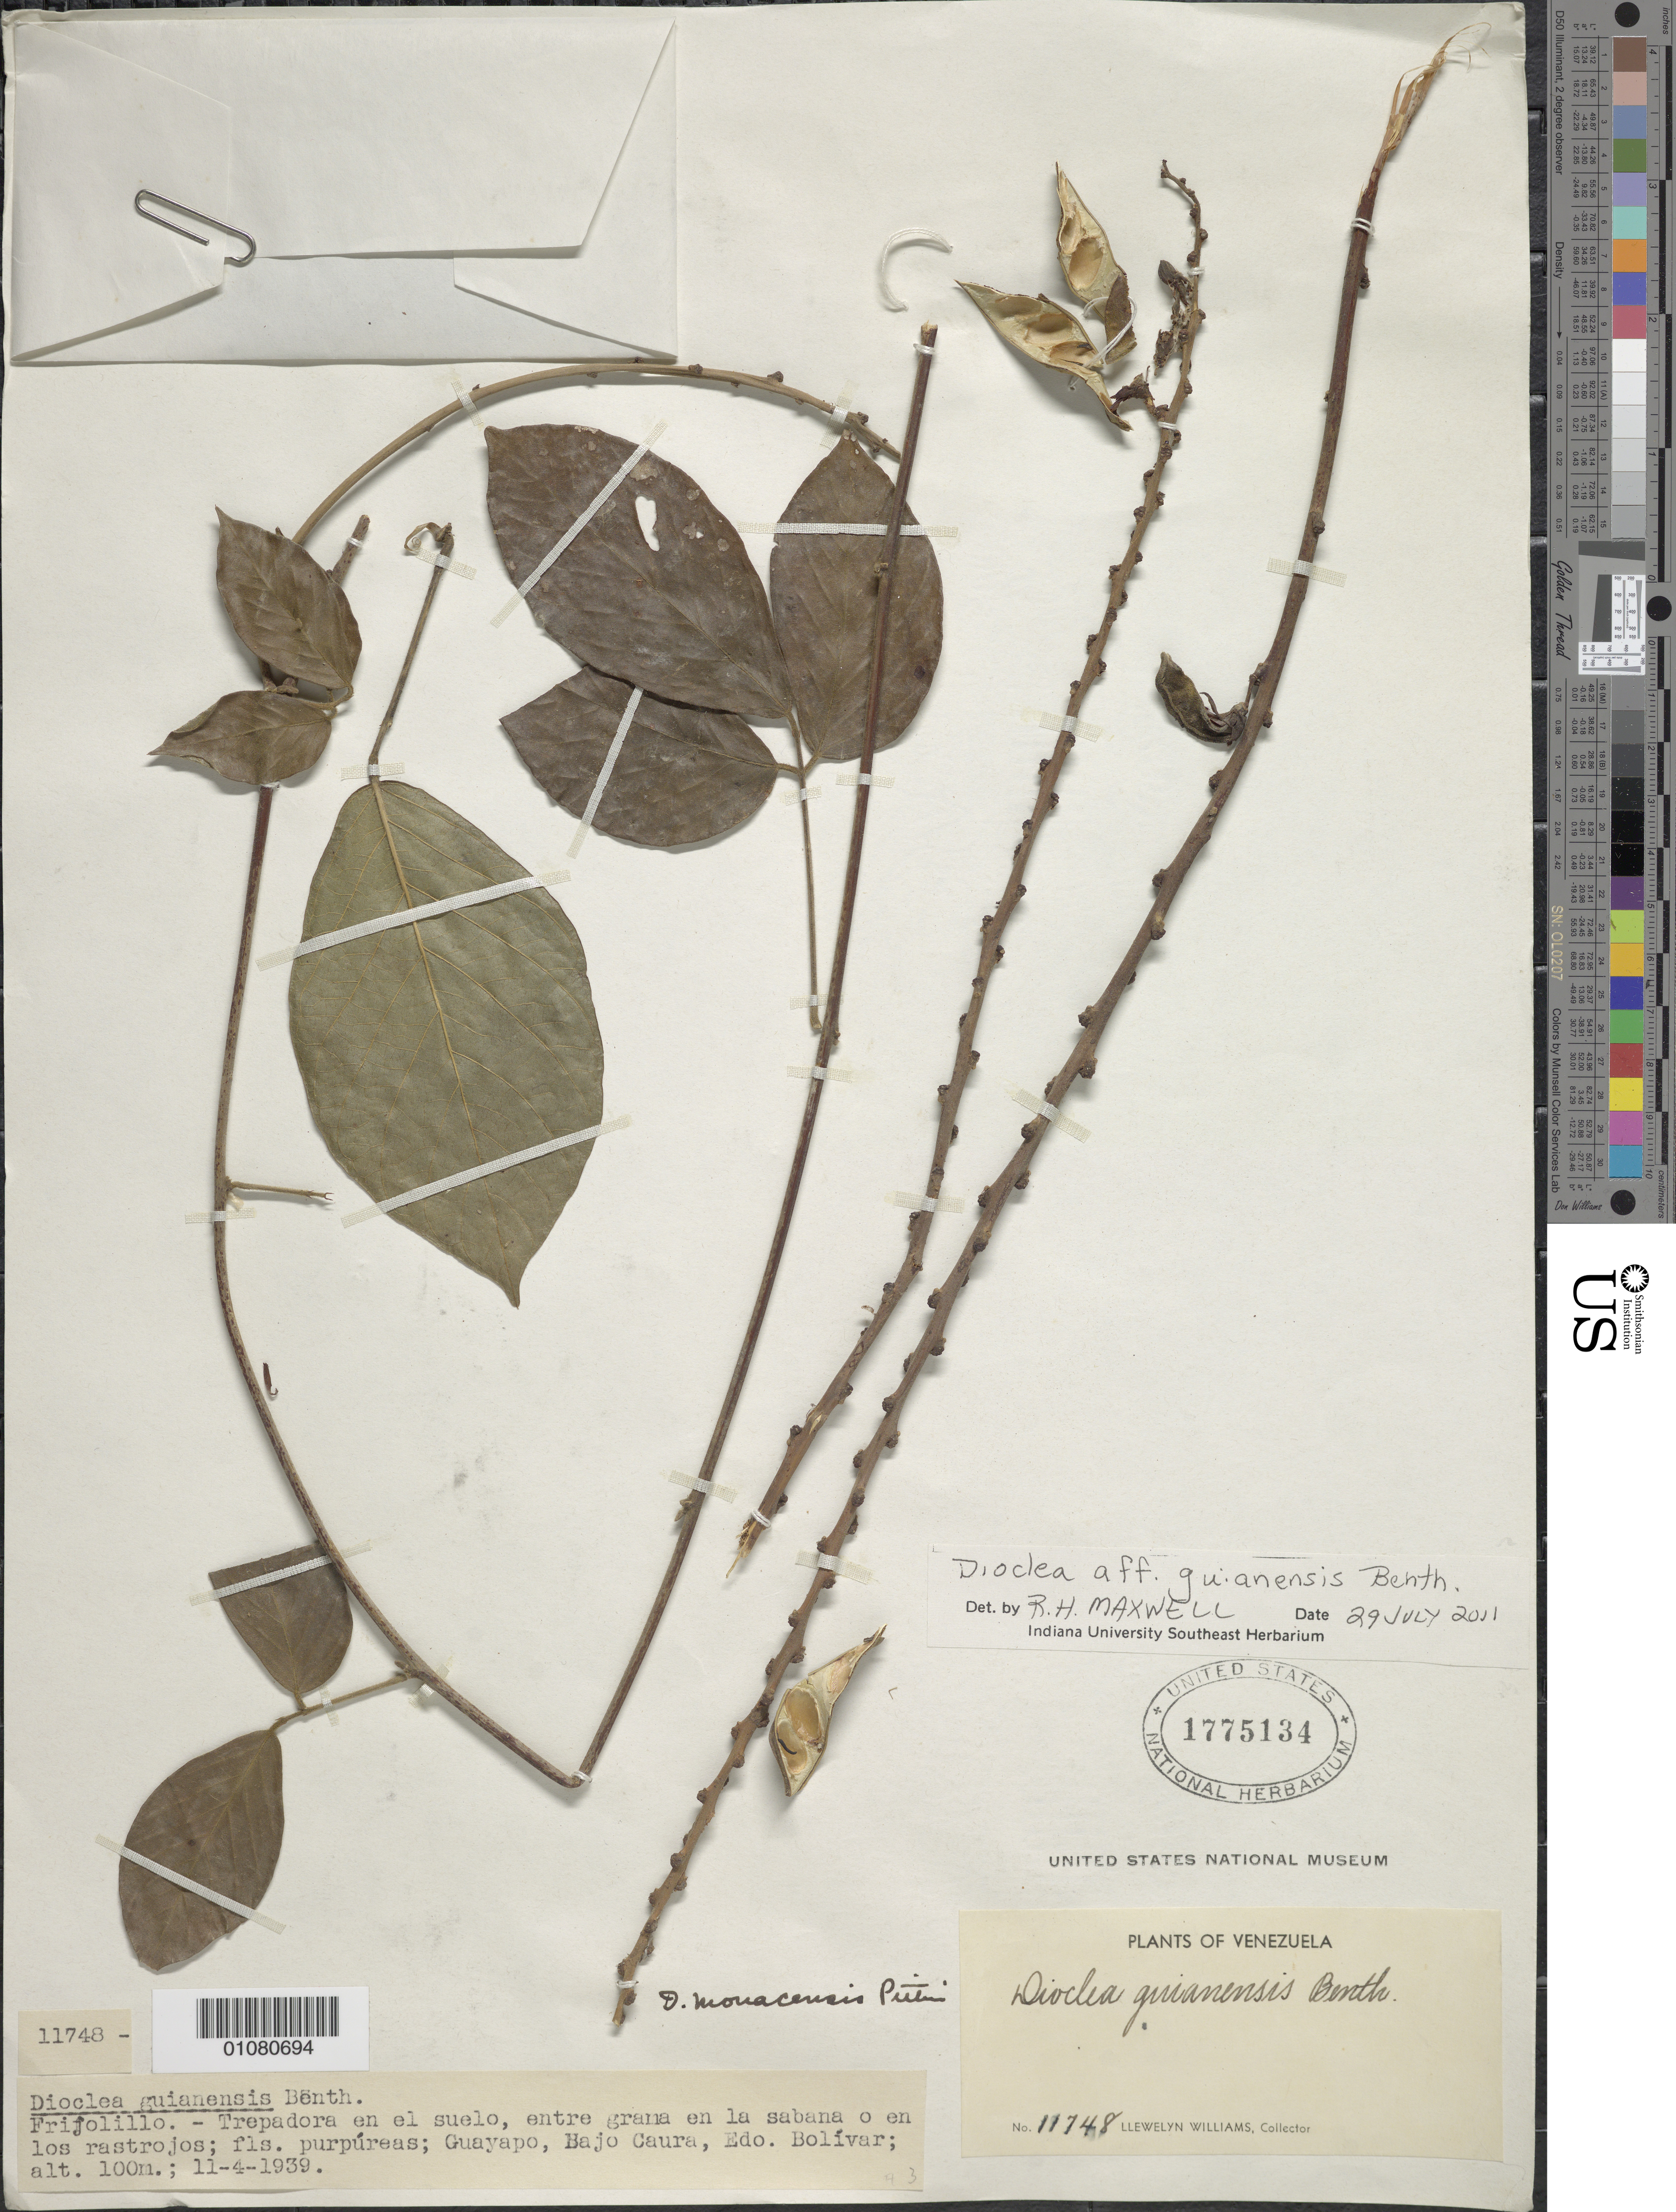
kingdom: Plantae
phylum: Tracheophyta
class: Magnoliopsida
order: Fabales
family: Fabaceae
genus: Dioclea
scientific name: Dioclea guianensis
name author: Benth.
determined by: Maxwell, R. H., (JEF), Indiana University Southeast (UNITED STATES)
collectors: Ll. Williams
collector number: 11748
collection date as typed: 11-Apr-39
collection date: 1939-04-11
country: Venezuela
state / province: Bolívar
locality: Guayapo, Bajo Caura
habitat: Trepadora en el suelo, entre grama en la sabana o en los rastrojos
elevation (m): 100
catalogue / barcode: US 1775134